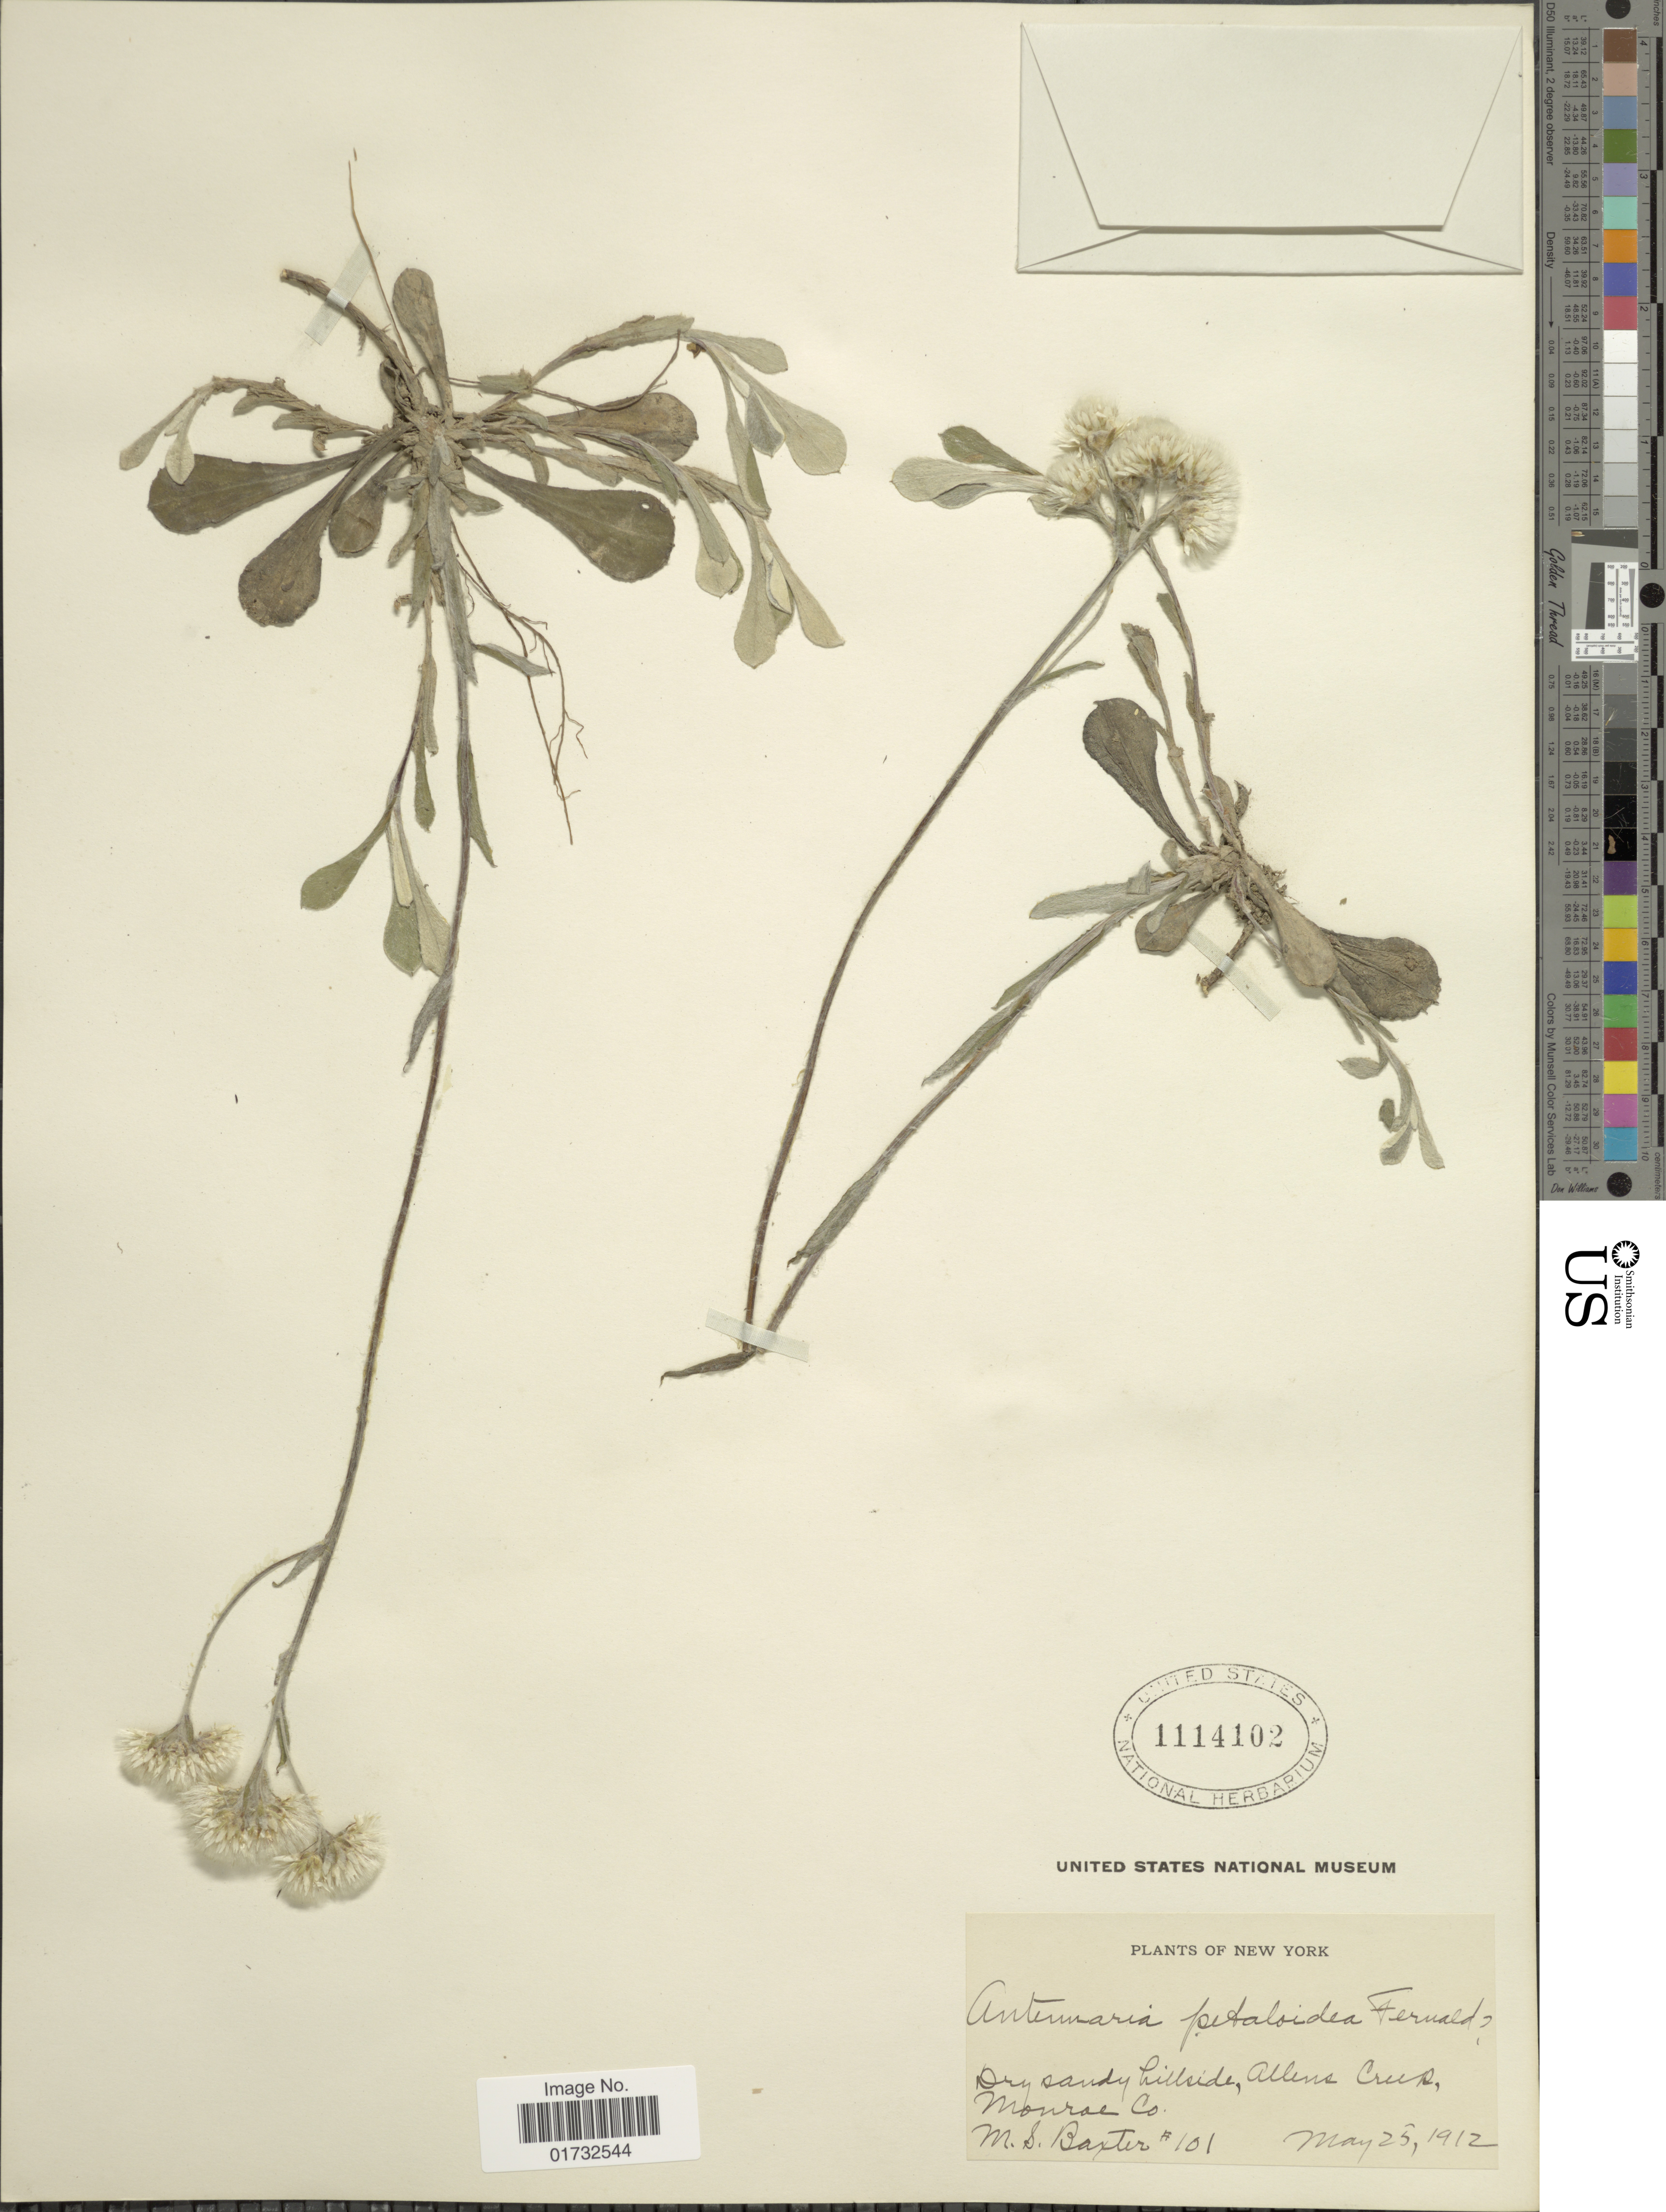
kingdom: Plantae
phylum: Tracheophyta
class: Magnoliopsida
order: Asterales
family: Asteraceae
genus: Antennaria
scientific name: Antennaria petaloidea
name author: (Fernald) Fernald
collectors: M. Baxter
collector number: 101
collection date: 1912-05-25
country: United States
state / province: New York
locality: Allens Creek, Monroe Co.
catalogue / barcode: US 1114102